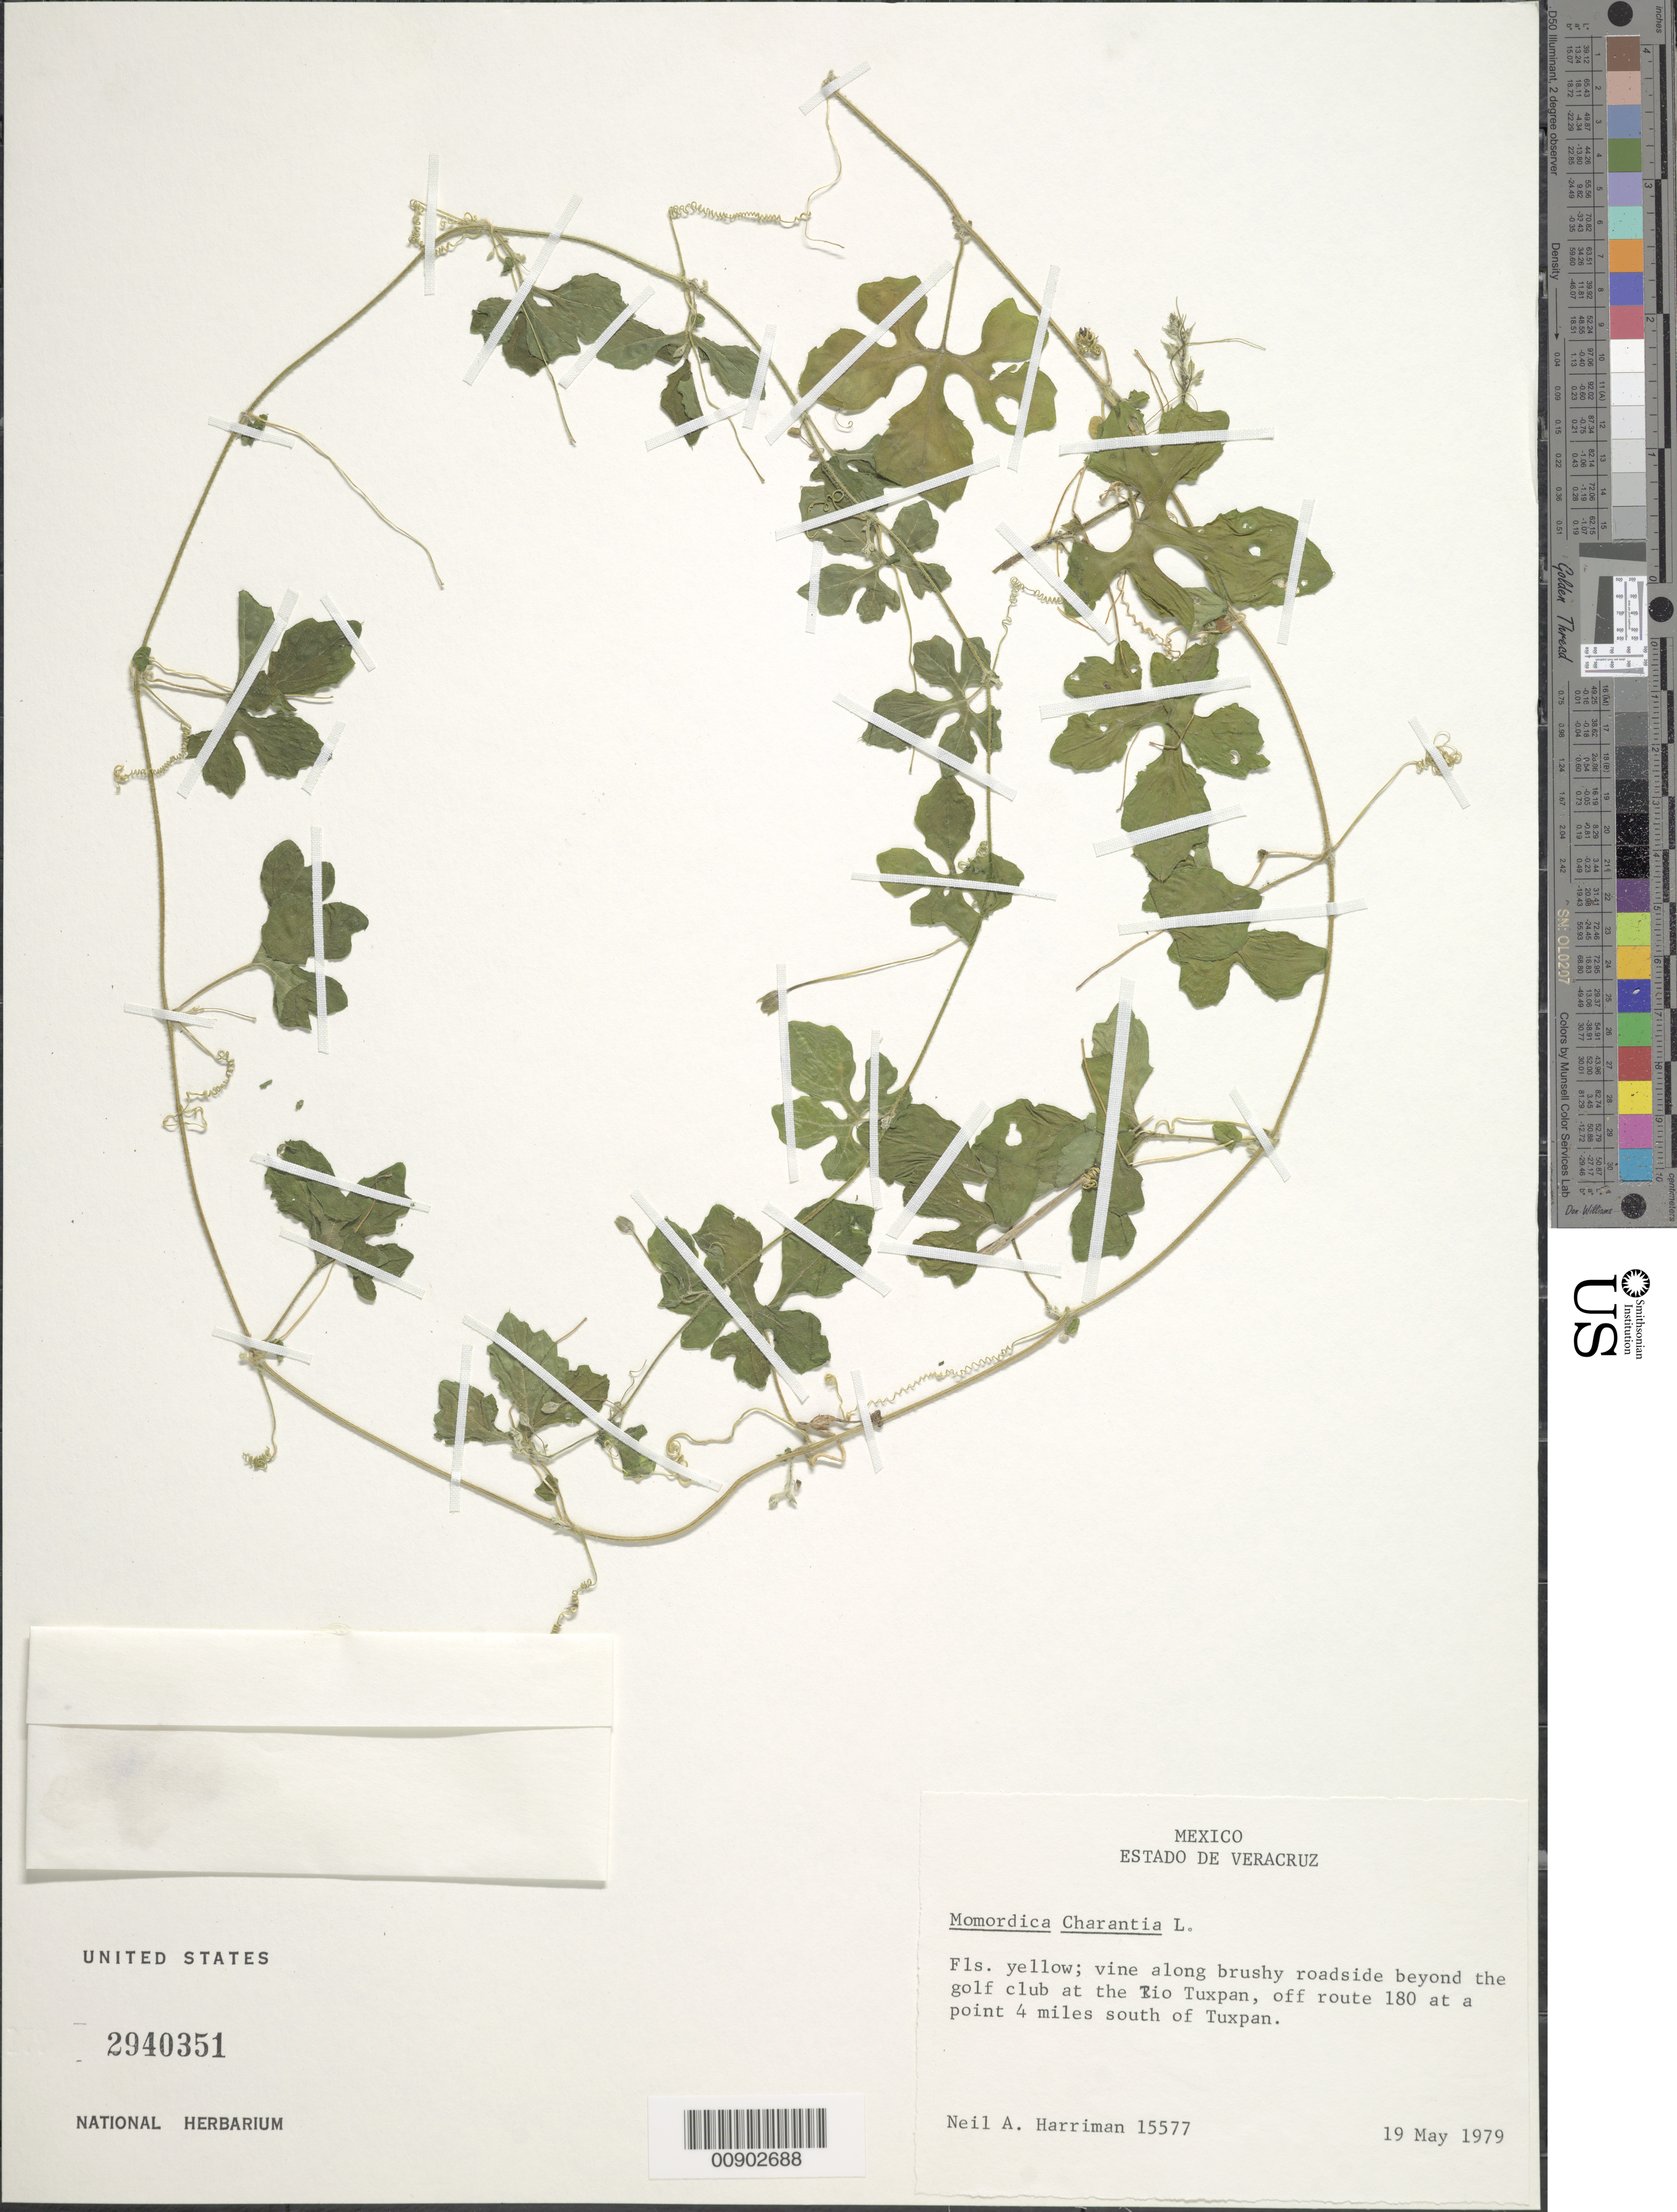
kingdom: Plantae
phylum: Tracheophyta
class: Magnoliopsida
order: Cucurbitales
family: Cucurbitaceae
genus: Momordica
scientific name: Momordica charantia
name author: L.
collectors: N. A. Harriman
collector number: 15577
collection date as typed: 19 May 1979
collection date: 1979-05-19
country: Mexico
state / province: Veracruz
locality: Along brushy roadside beyond the golf club at the Río Tuxpan, off route 180 at a point 4 miles south of Tuxpan, Veracruz.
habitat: Along brushy roadside.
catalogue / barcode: US 2940351